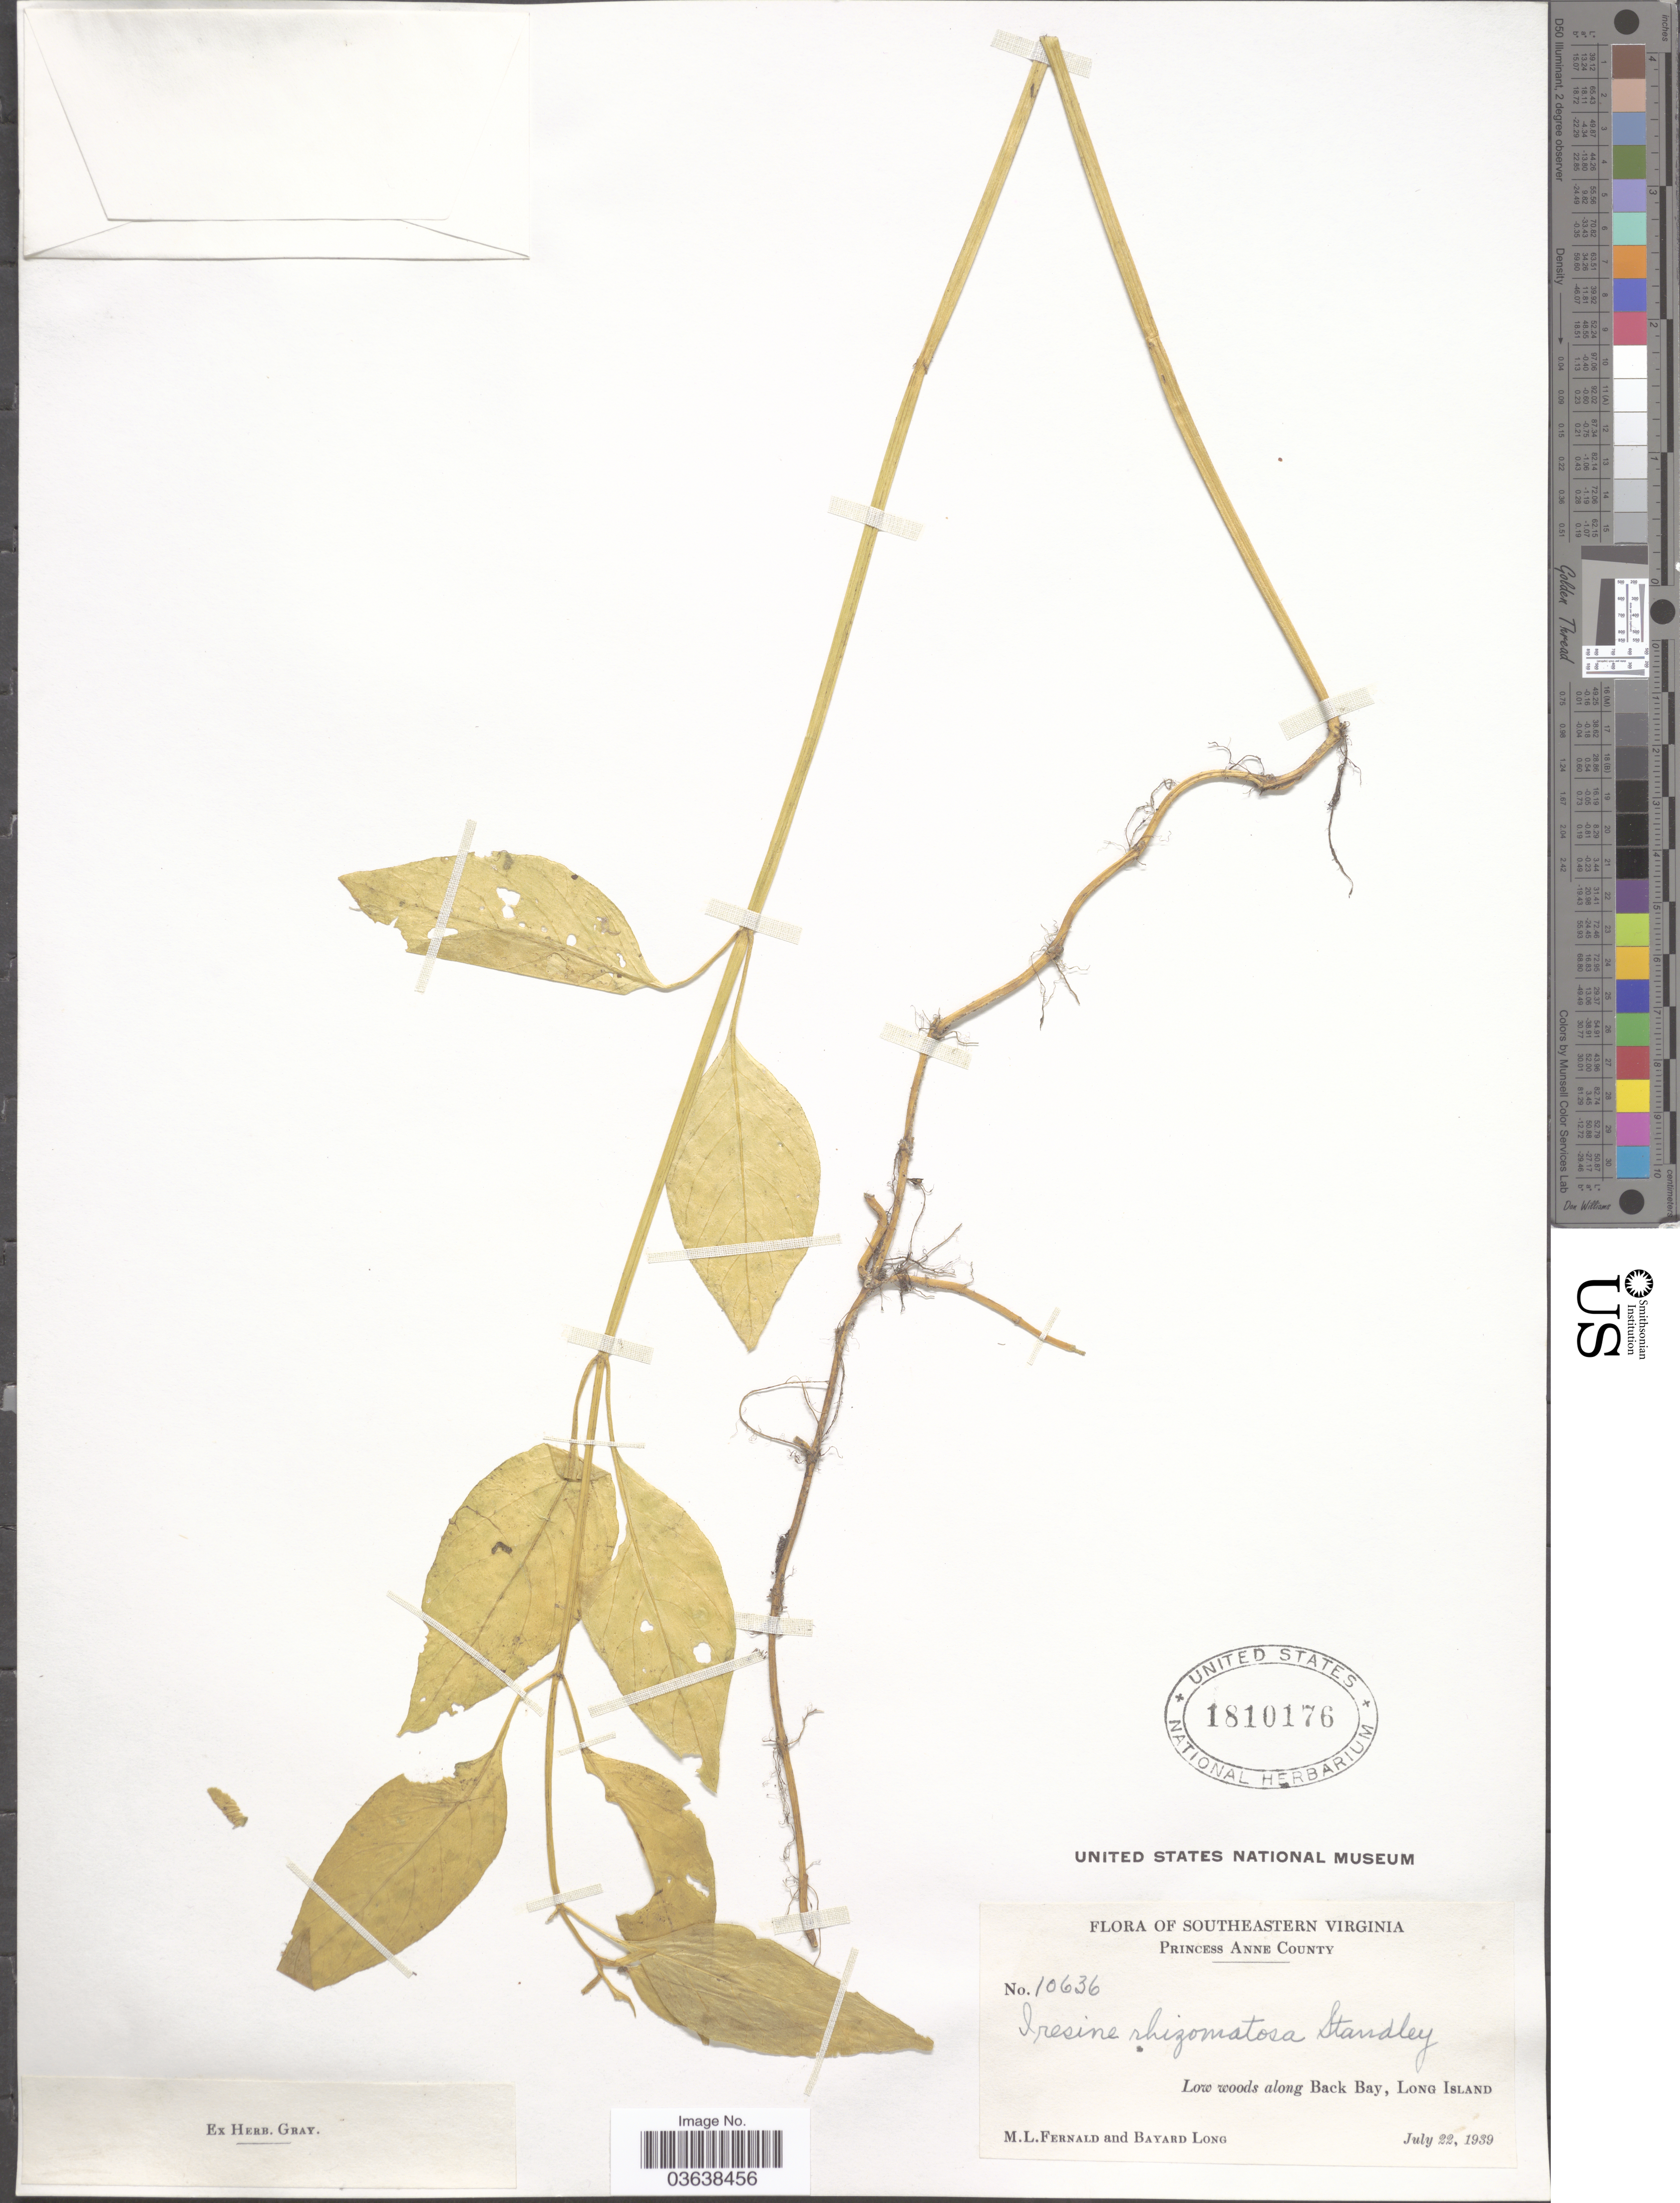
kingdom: Plantae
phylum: Tracheophyta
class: Magnoliopsida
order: Caryophyllales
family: Amaranthaceae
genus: Iresine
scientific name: Iresine rhizomatosa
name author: Standl.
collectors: M. L. Fernald & B. Long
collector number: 10636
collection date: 1939-07-22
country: United States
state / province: Virginia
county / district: City of Virginia Beach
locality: Southeastern Virginia. Princess Anne County. Low woods along Back Bay, Long Island.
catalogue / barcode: US 1810176